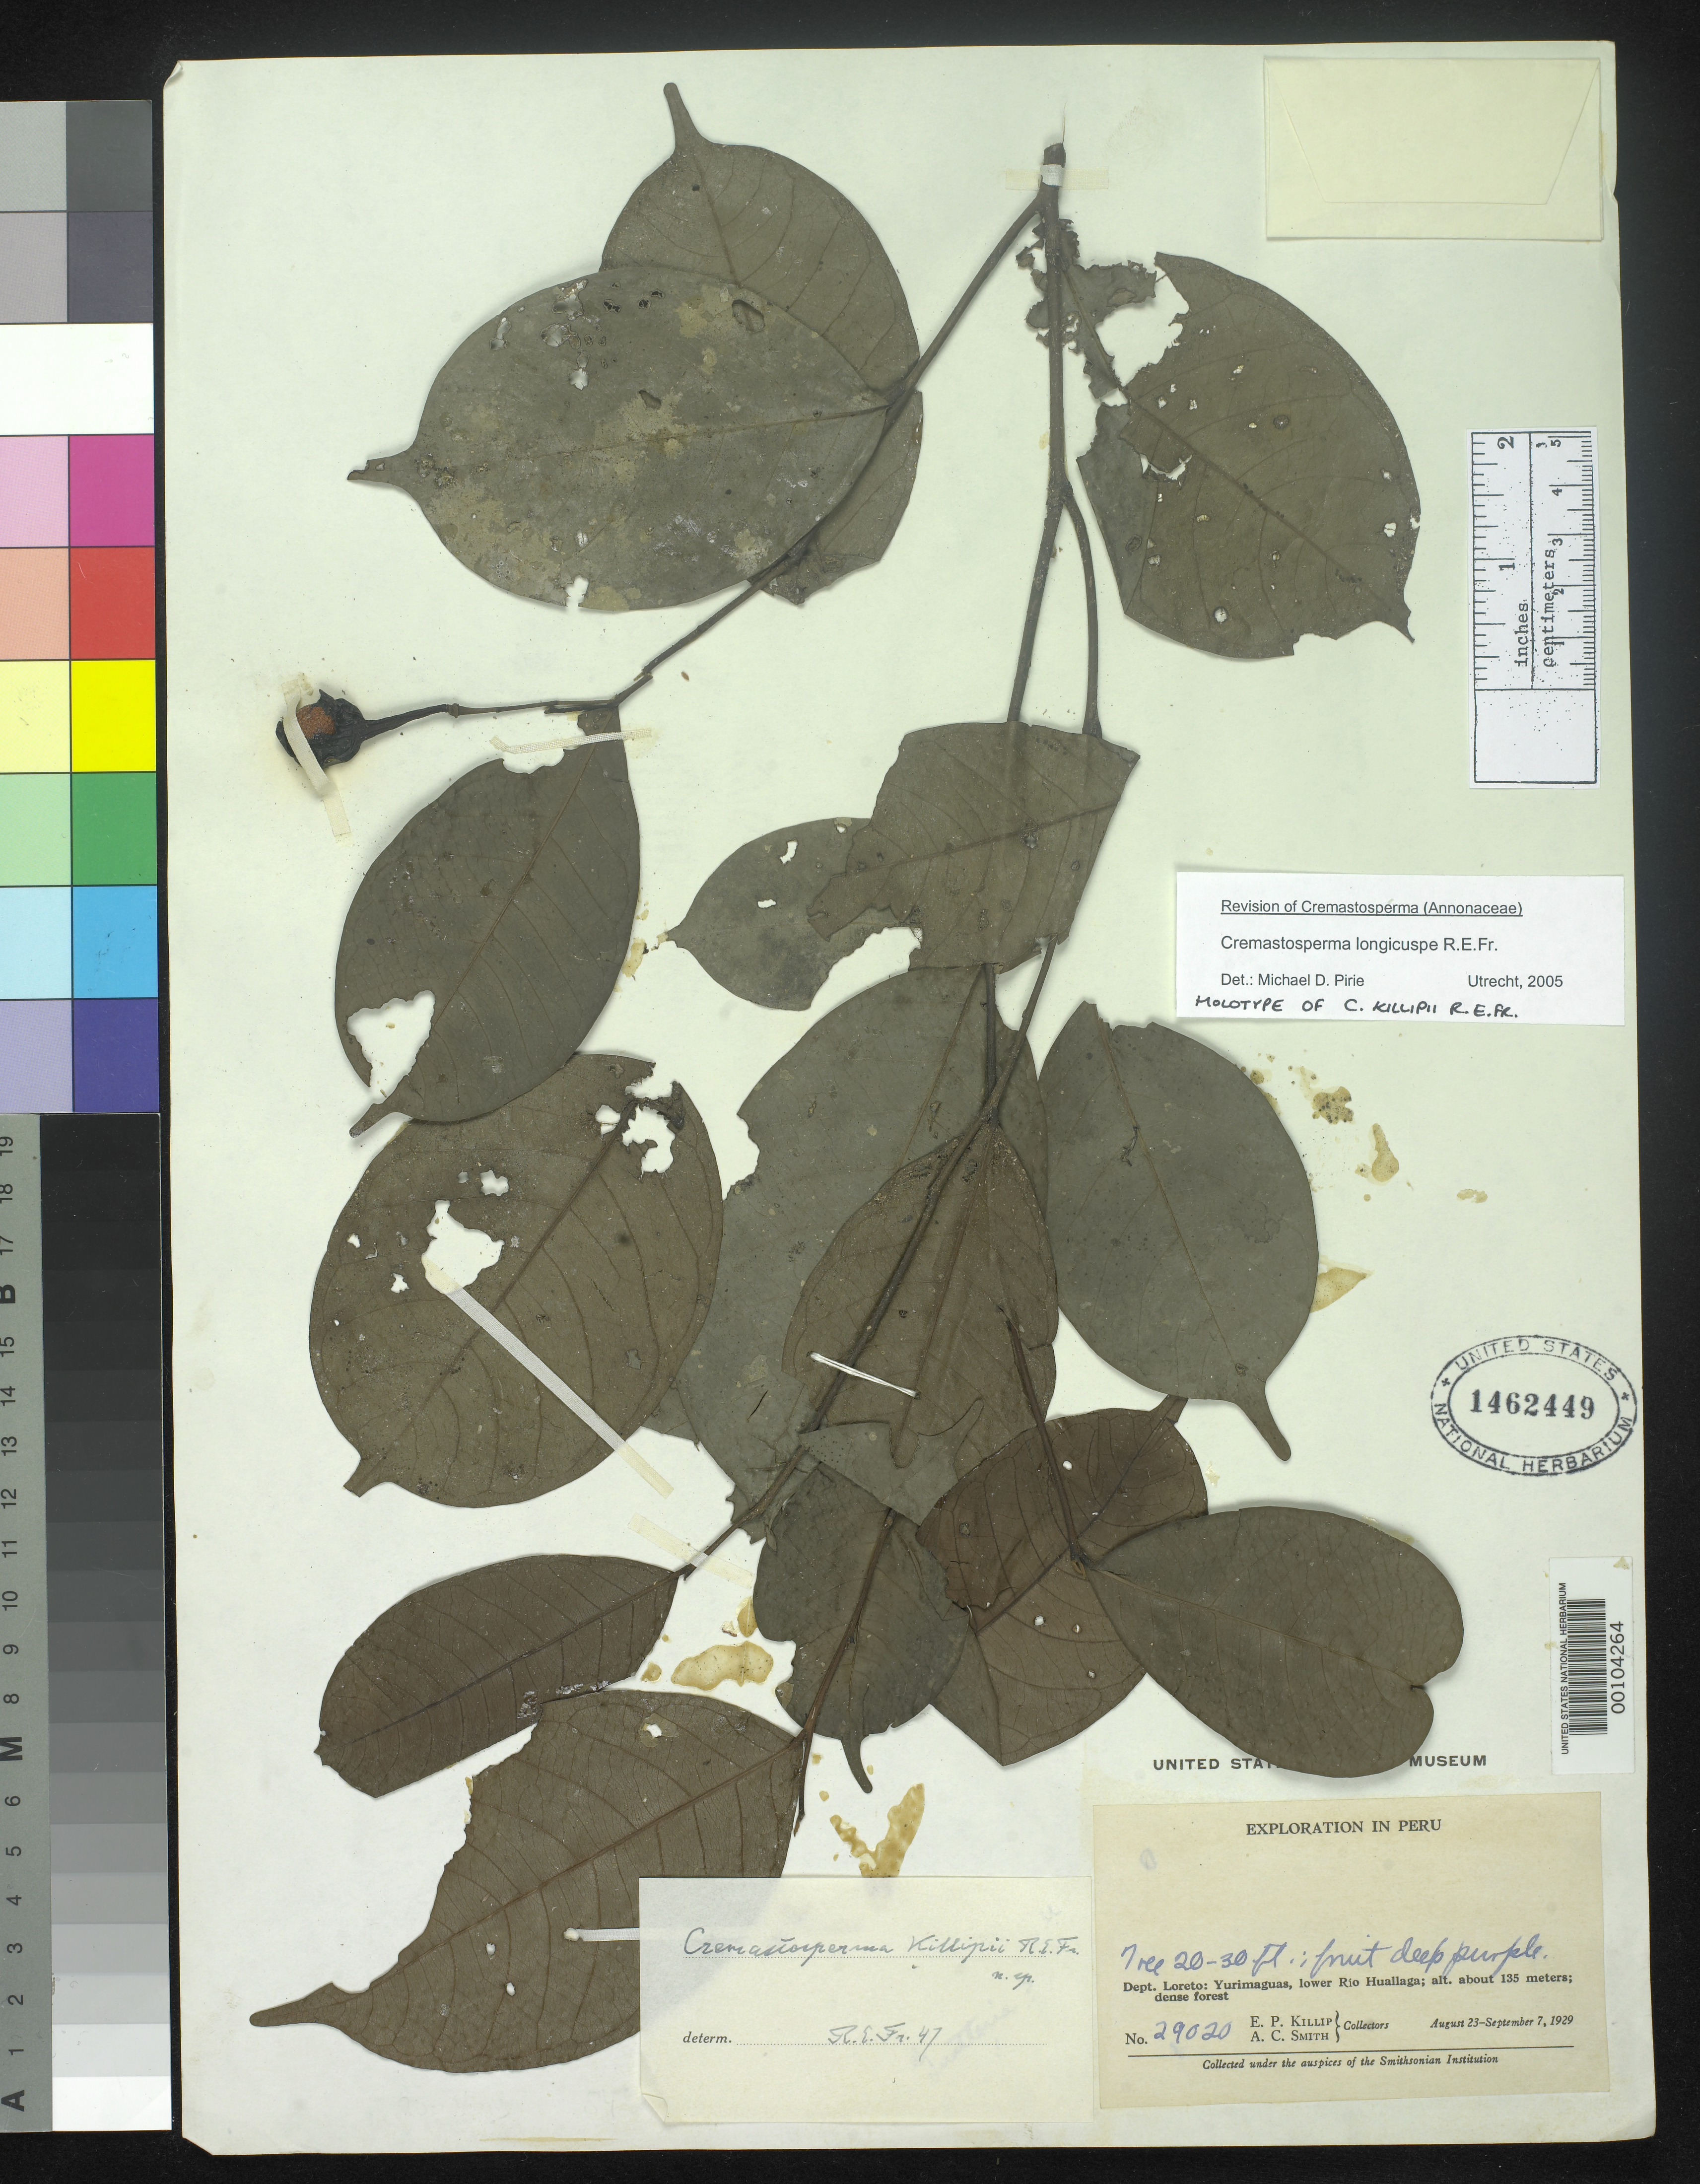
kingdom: Plantae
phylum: Tracheophyta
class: Magnoliopsida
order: Magnoliales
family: Annonaceae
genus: Cremastosperma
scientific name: Cremastosperma killipii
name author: R.E. Fr.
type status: Holotype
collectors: E. P. Killip & A. C. Smith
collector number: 29020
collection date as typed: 23 Aug 1929 to 07 Sep 1929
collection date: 1929-08-23/1929-09-07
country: Peru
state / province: Loreto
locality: Yurimaguas, lower Rio Huallago.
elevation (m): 135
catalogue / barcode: US 1462449